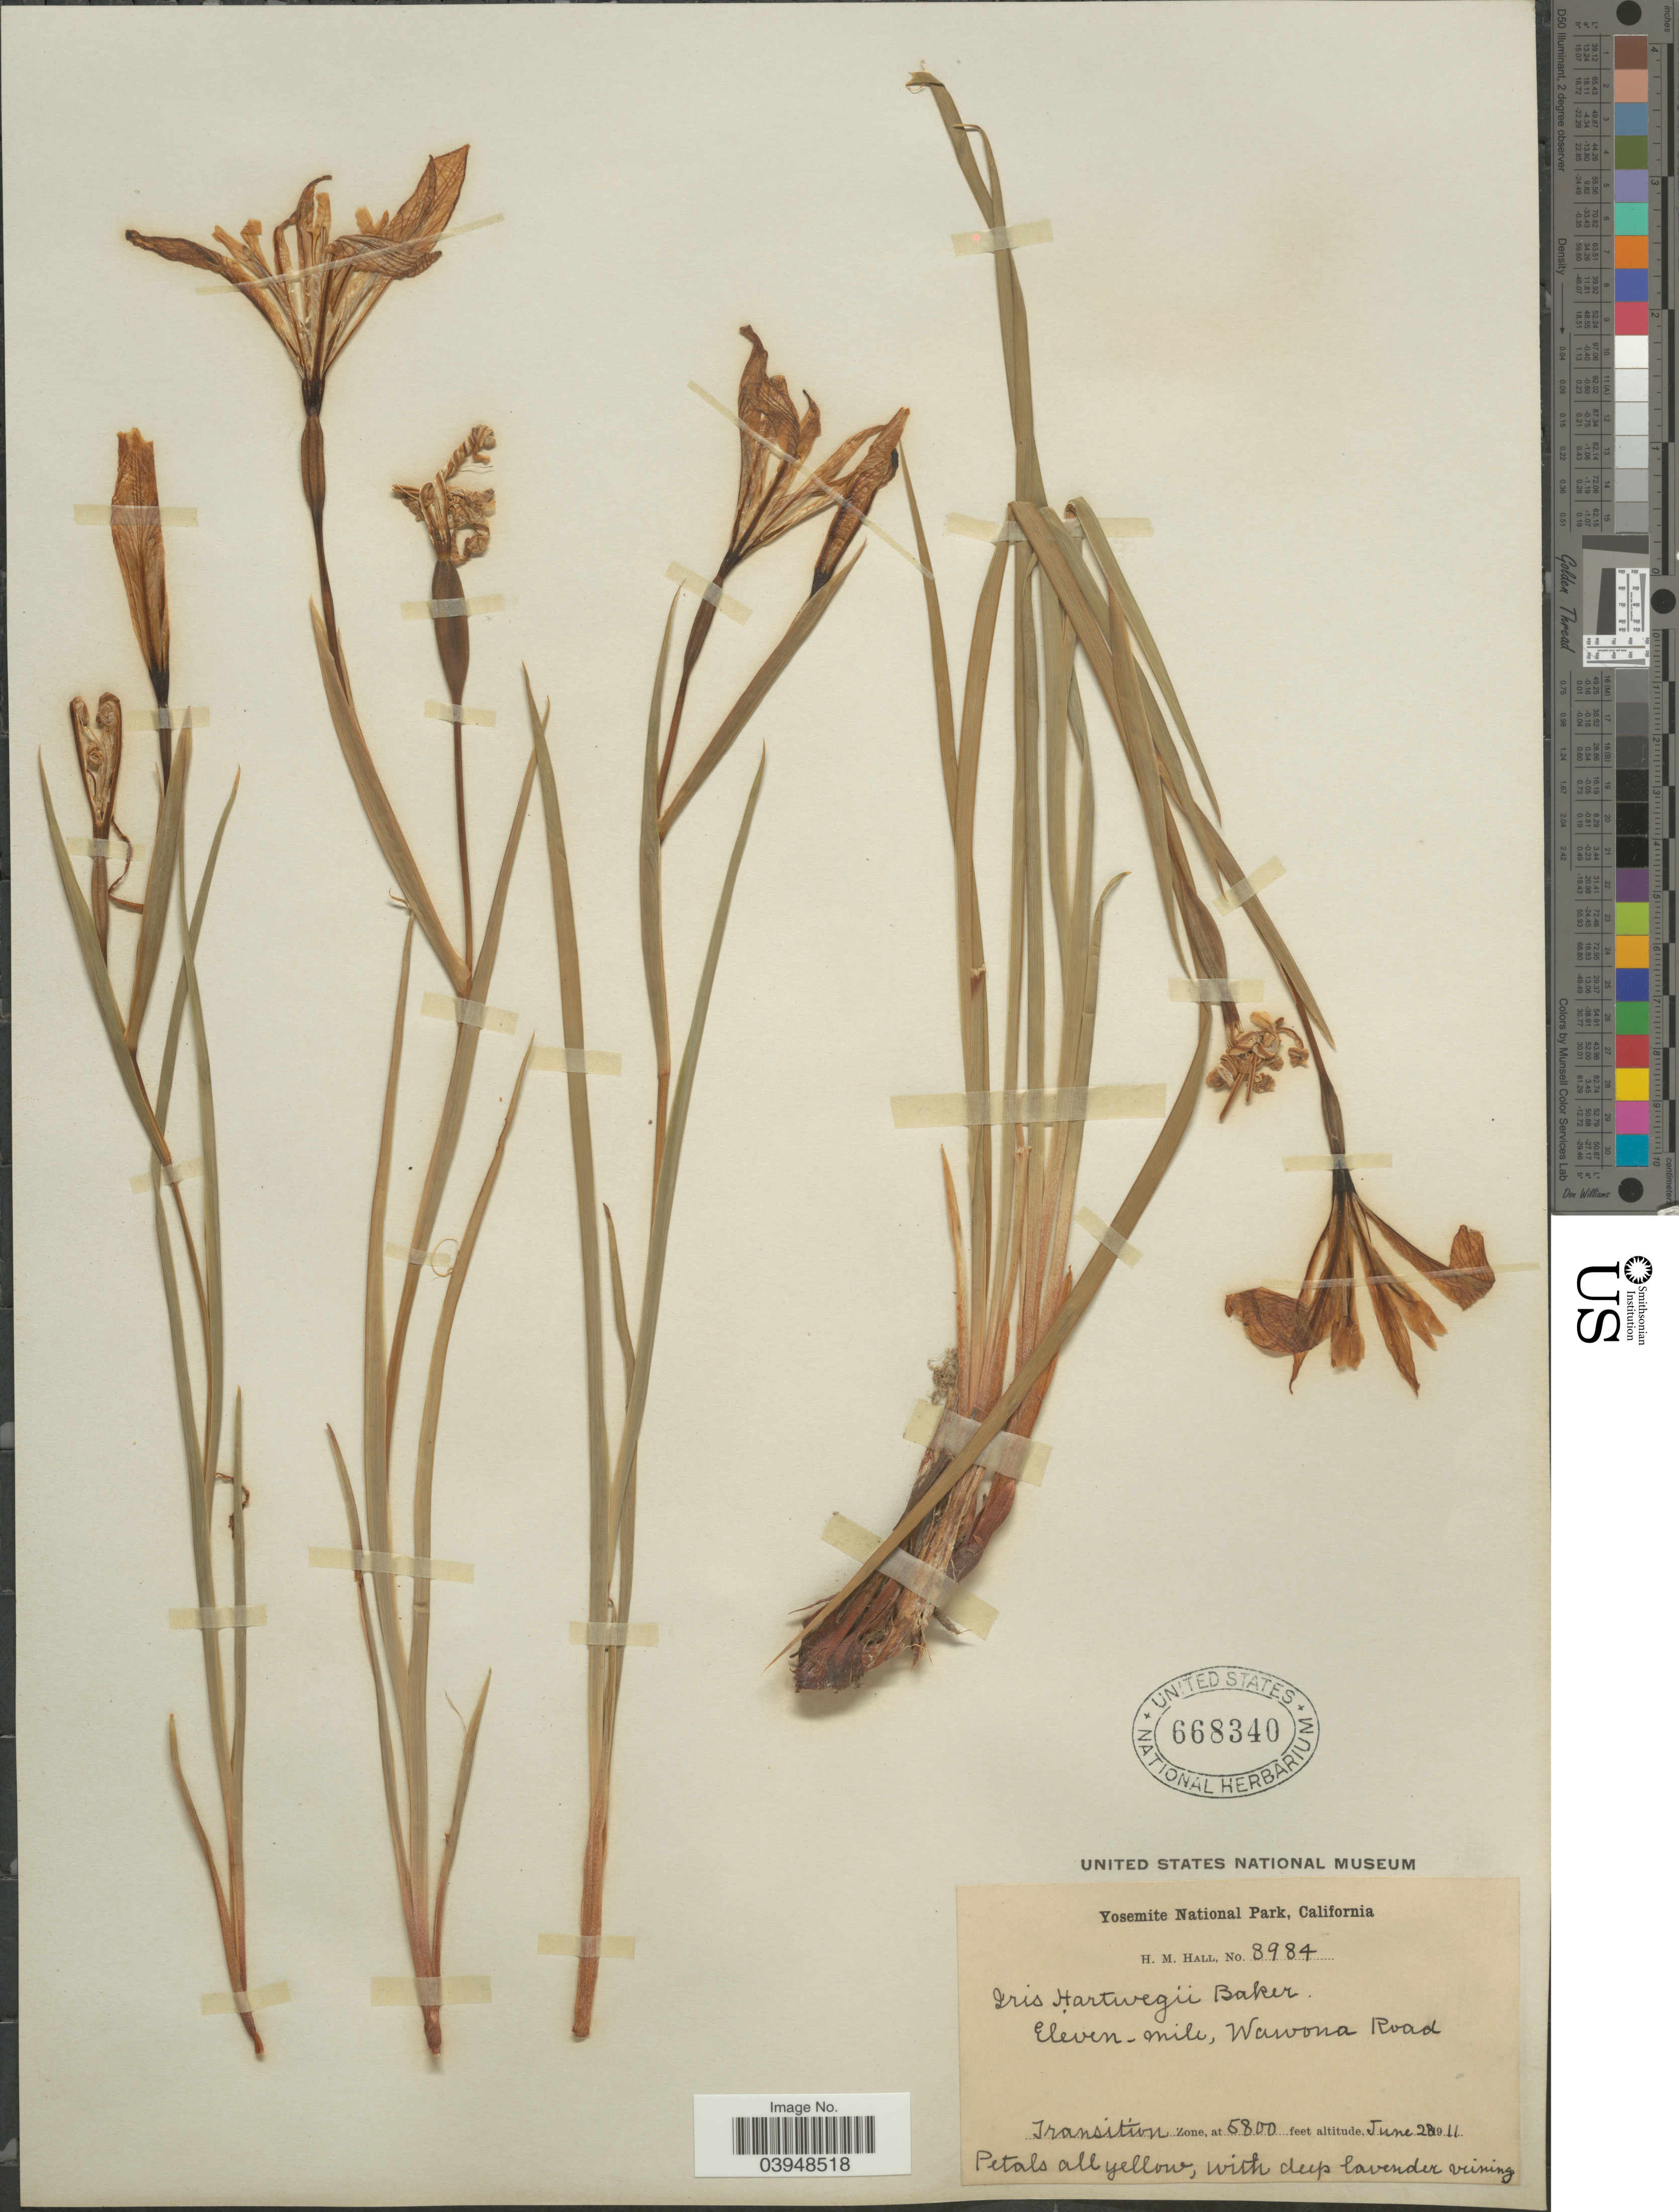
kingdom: Plantae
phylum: Tracheophyta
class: Liliopsida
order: Asparagales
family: Iridaceae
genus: Iris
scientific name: Iris hartwegii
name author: Baker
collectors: H. M. Hall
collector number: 8984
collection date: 1911-06-28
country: United States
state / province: California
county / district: Mariposa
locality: Yosemite National Park. Eleven- mile, Wawona Road. Transition Zone.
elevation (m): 1768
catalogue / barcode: US 668340